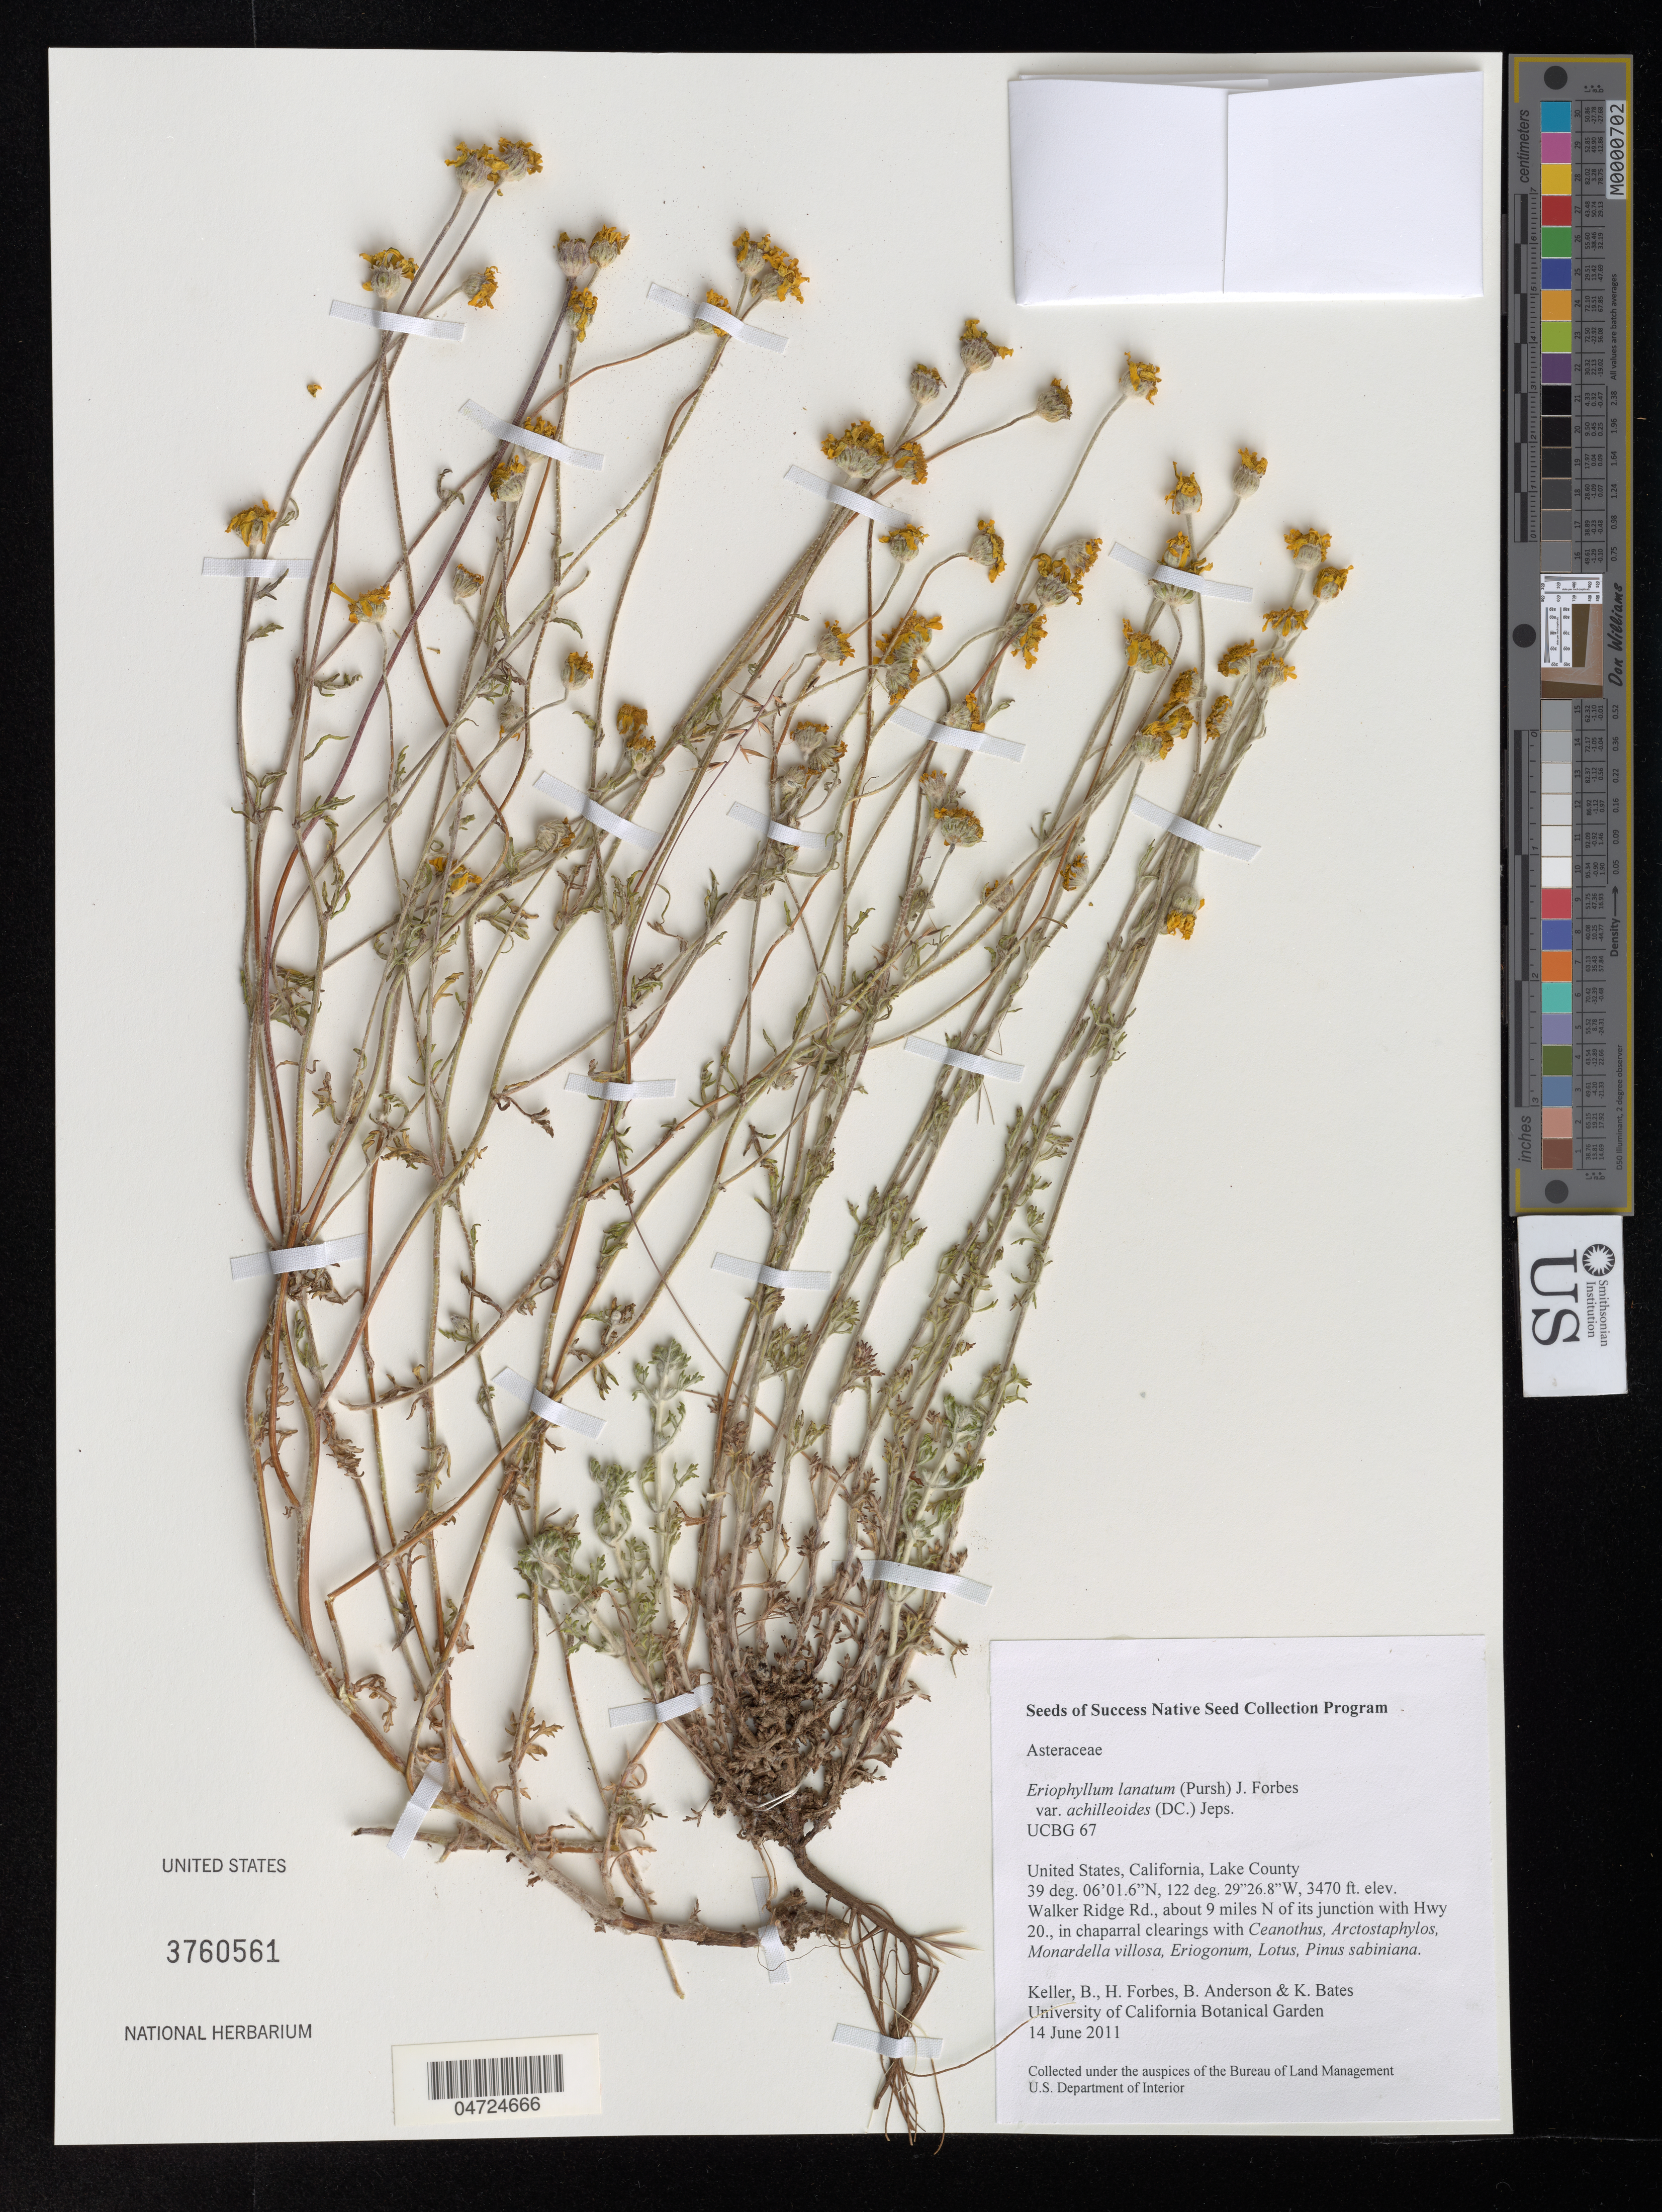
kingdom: Plantae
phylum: Tracheophyta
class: Magnoliopsida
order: Asterales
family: Asteraceae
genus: Eriophyllum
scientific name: Eriophyllum lanatum var. achillioides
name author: (DC.) Jeps.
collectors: B. Keller, H. Forbes & B. Anderson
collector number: UCBG 67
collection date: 2011-06-14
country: United States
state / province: California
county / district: Lake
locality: Lake County. Walker Ridge Rd., about 9 miles N of its junction with Hwy 20.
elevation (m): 1058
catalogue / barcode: US 3760561